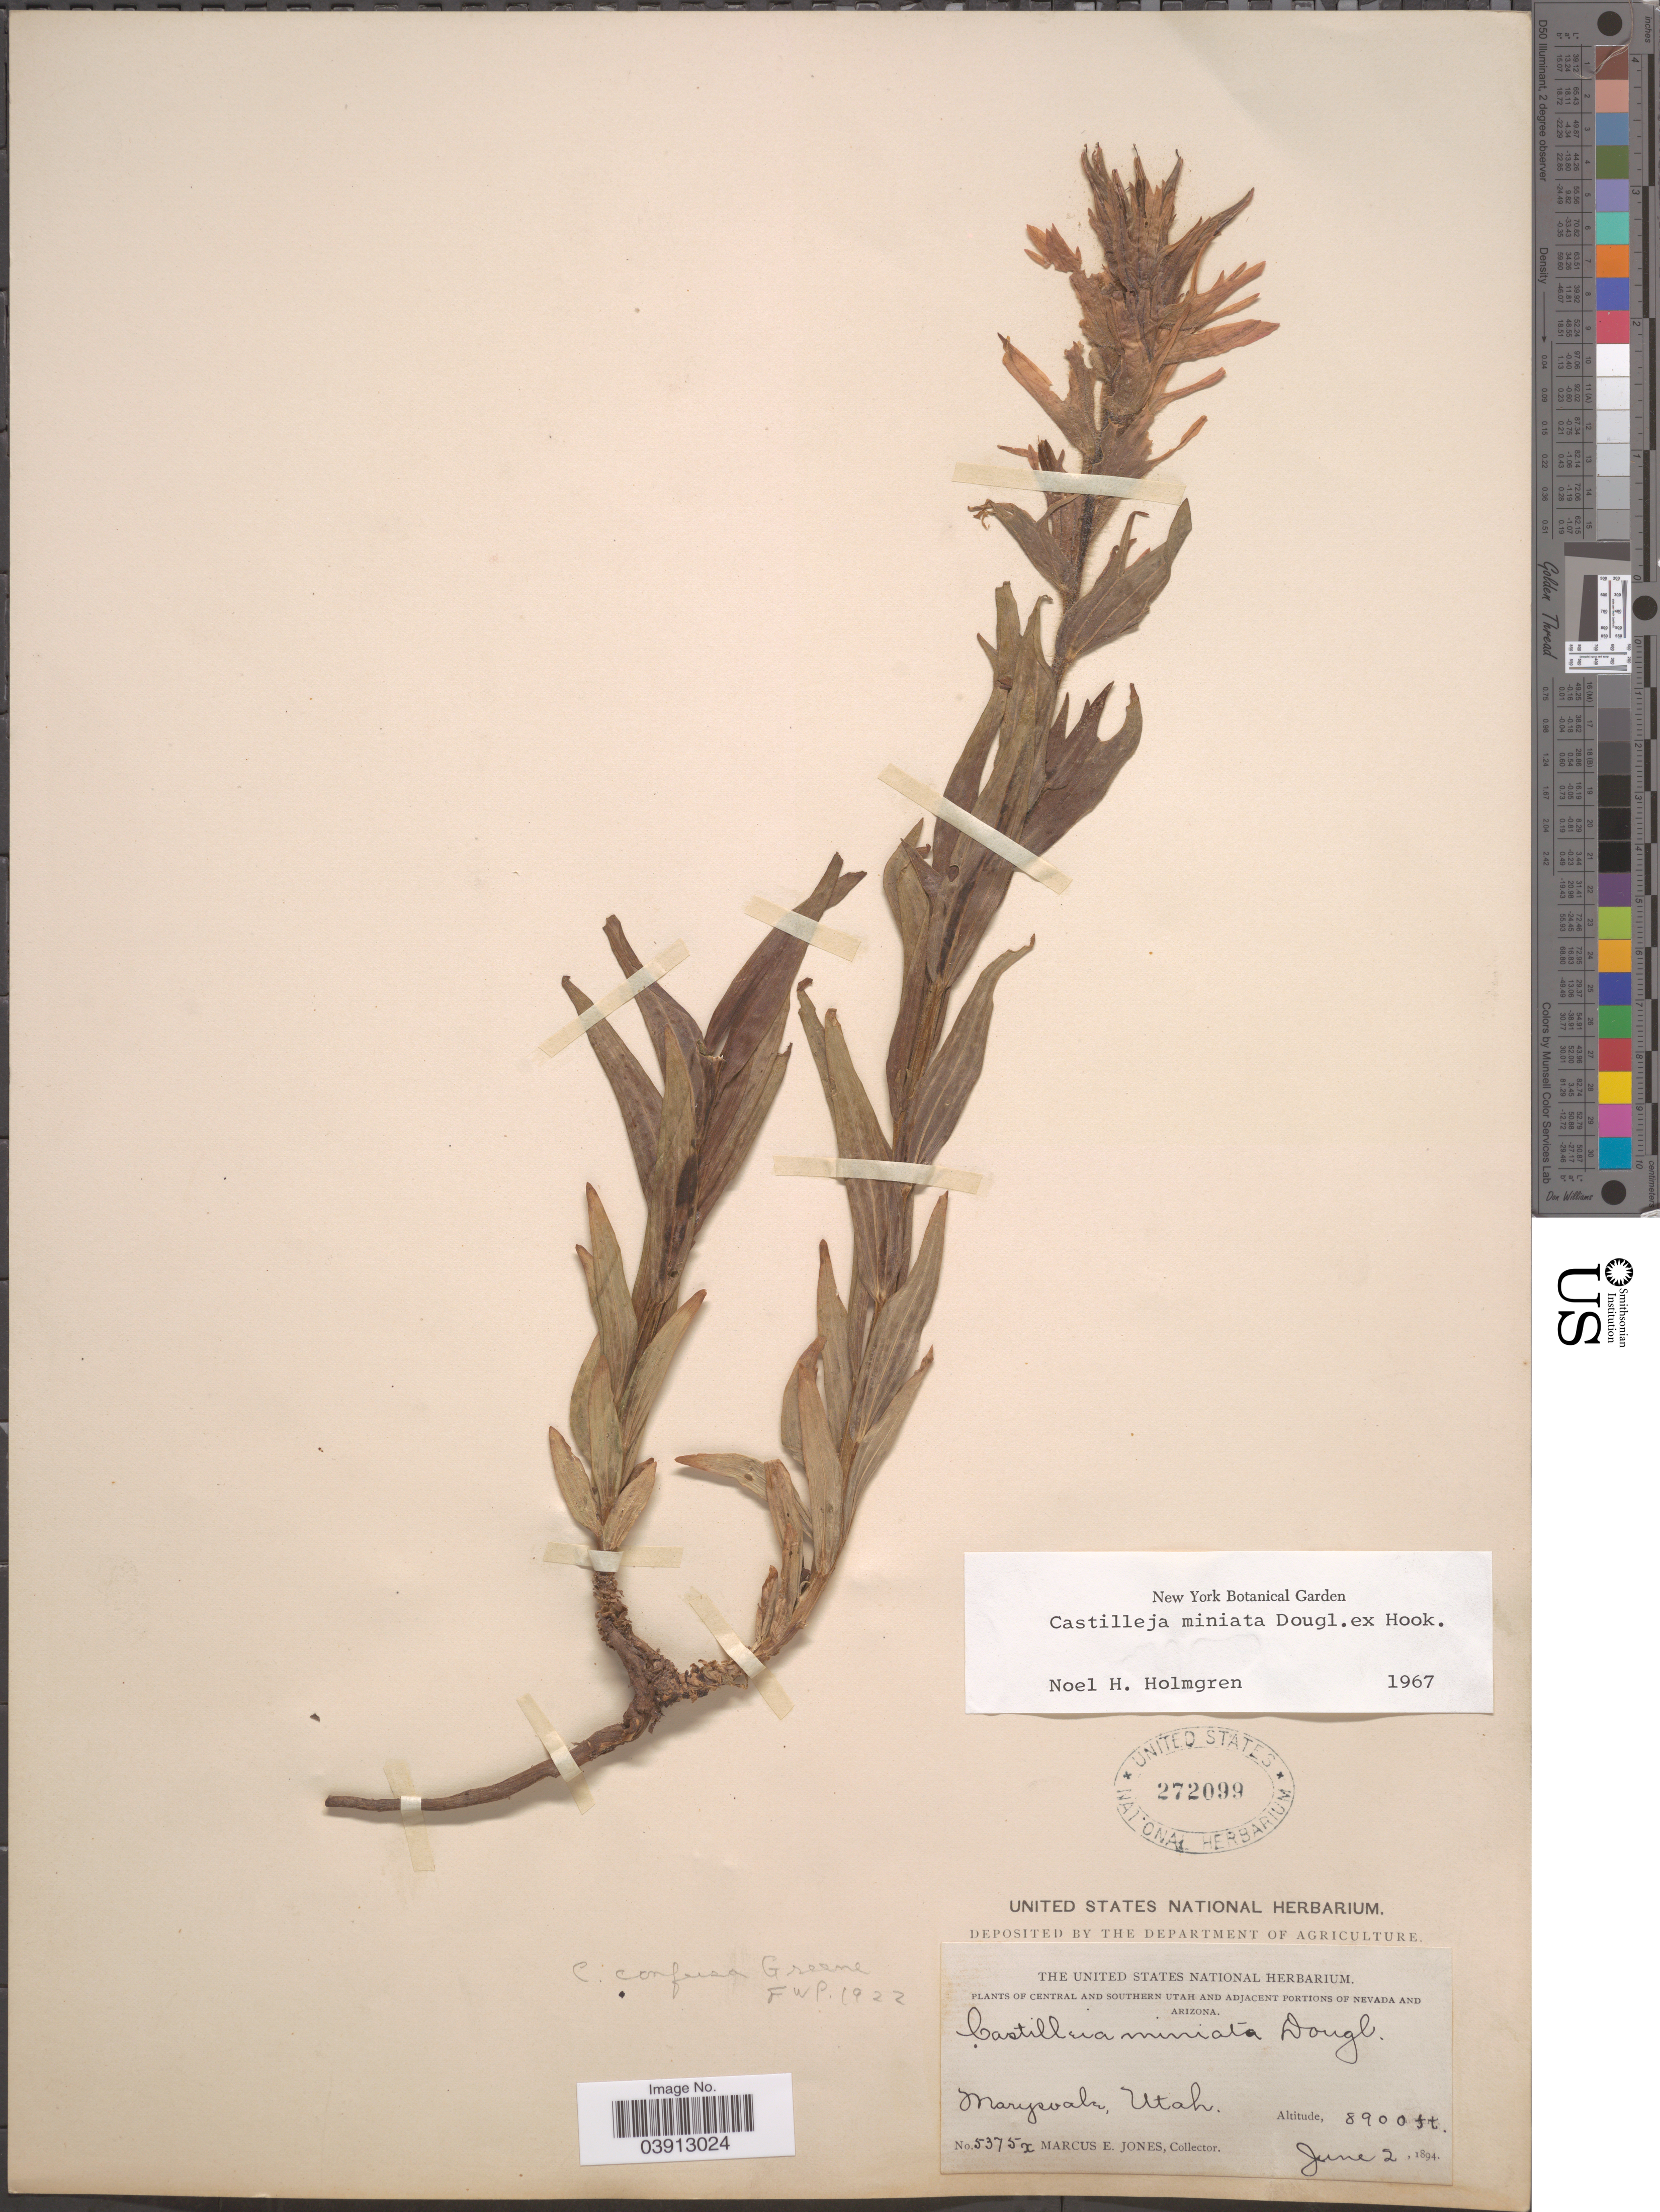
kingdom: Plantae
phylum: Tracheophyta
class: Magnoliopsida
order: Lamiales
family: Orobanchaceae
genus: Castilleja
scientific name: Castilleja miniata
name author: Douglas ex Hook.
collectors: M. E. Jones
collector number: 5375x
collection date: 1894-06-02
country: United States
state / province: Utah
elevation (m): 2713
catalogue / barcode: US 272099